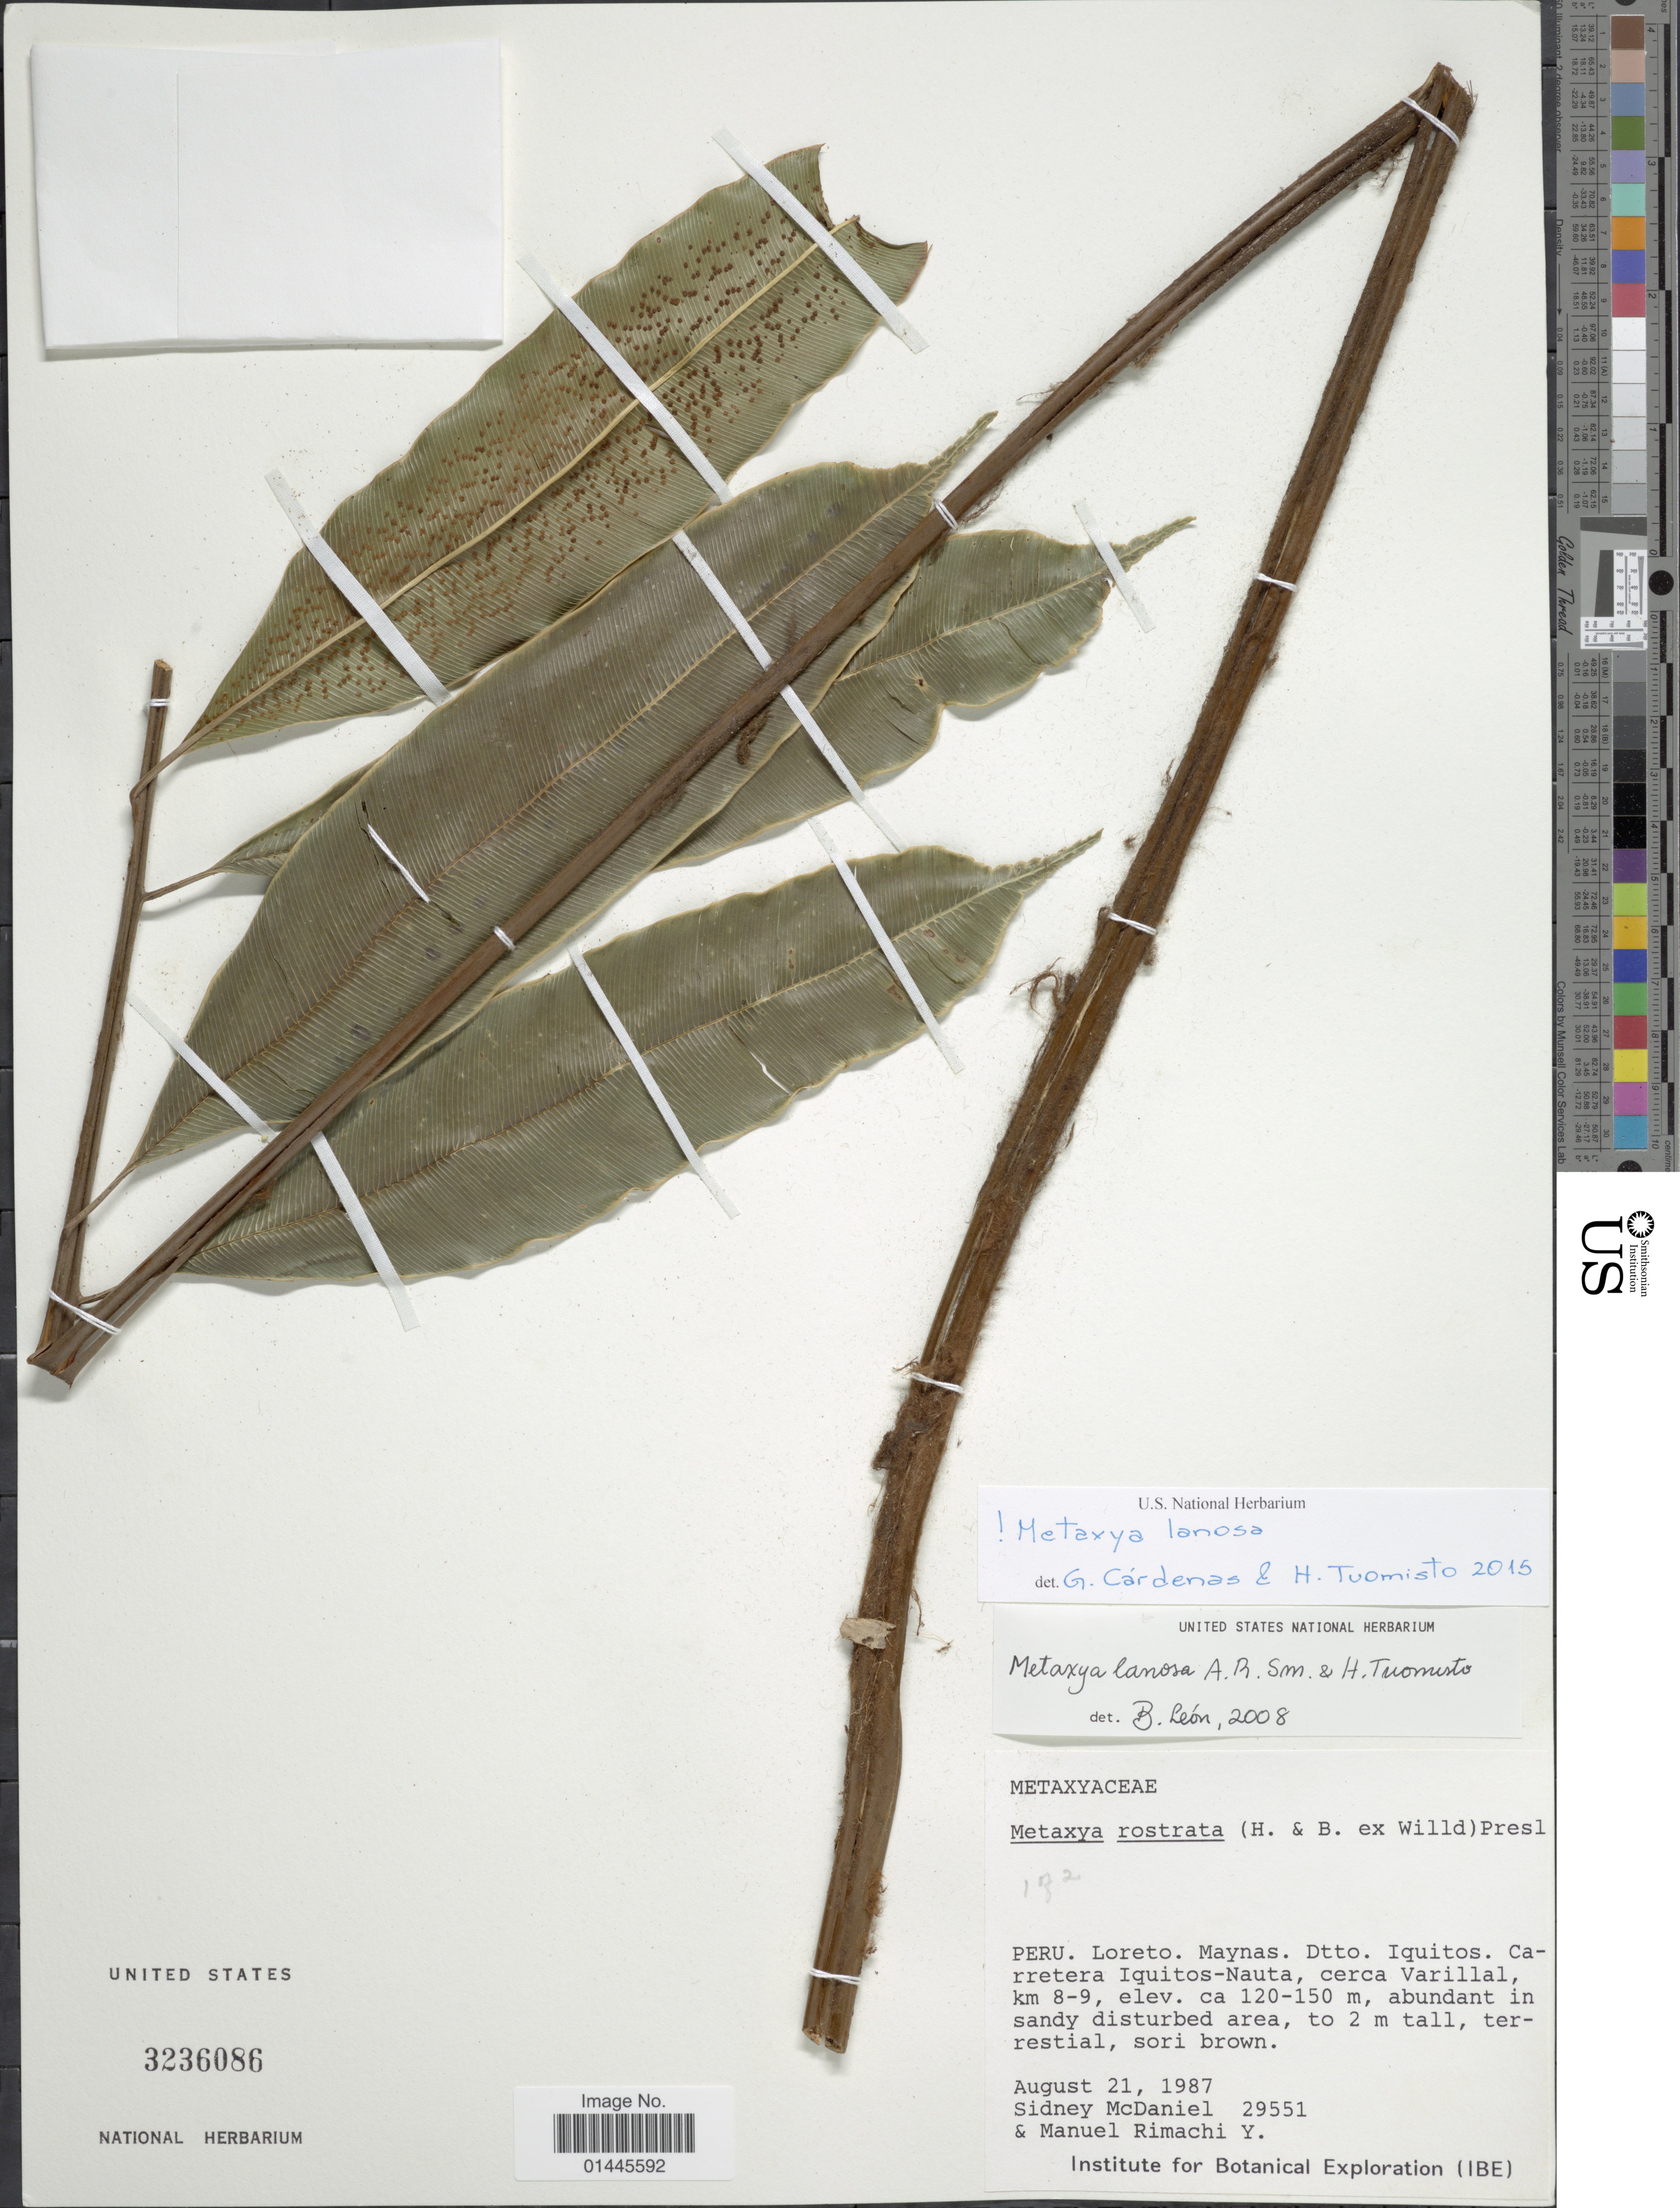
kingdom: Plantae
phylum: Tracheophyta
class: Polypodiopsida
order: Cyatheales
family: Metaxyaceae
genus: Metaxya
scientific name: Metaxya lanosa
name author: A.R. Sm.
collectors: S. McDaniel & M. Rimachi Y.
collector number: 29551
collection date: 1987-08-21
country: Peru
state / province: Loreto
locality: Maynas, Dtto. Iquittos, Carretera Iquitos-Nauta, cerca Varillal, km 8-9.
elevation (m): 120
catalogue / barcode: US 3236086